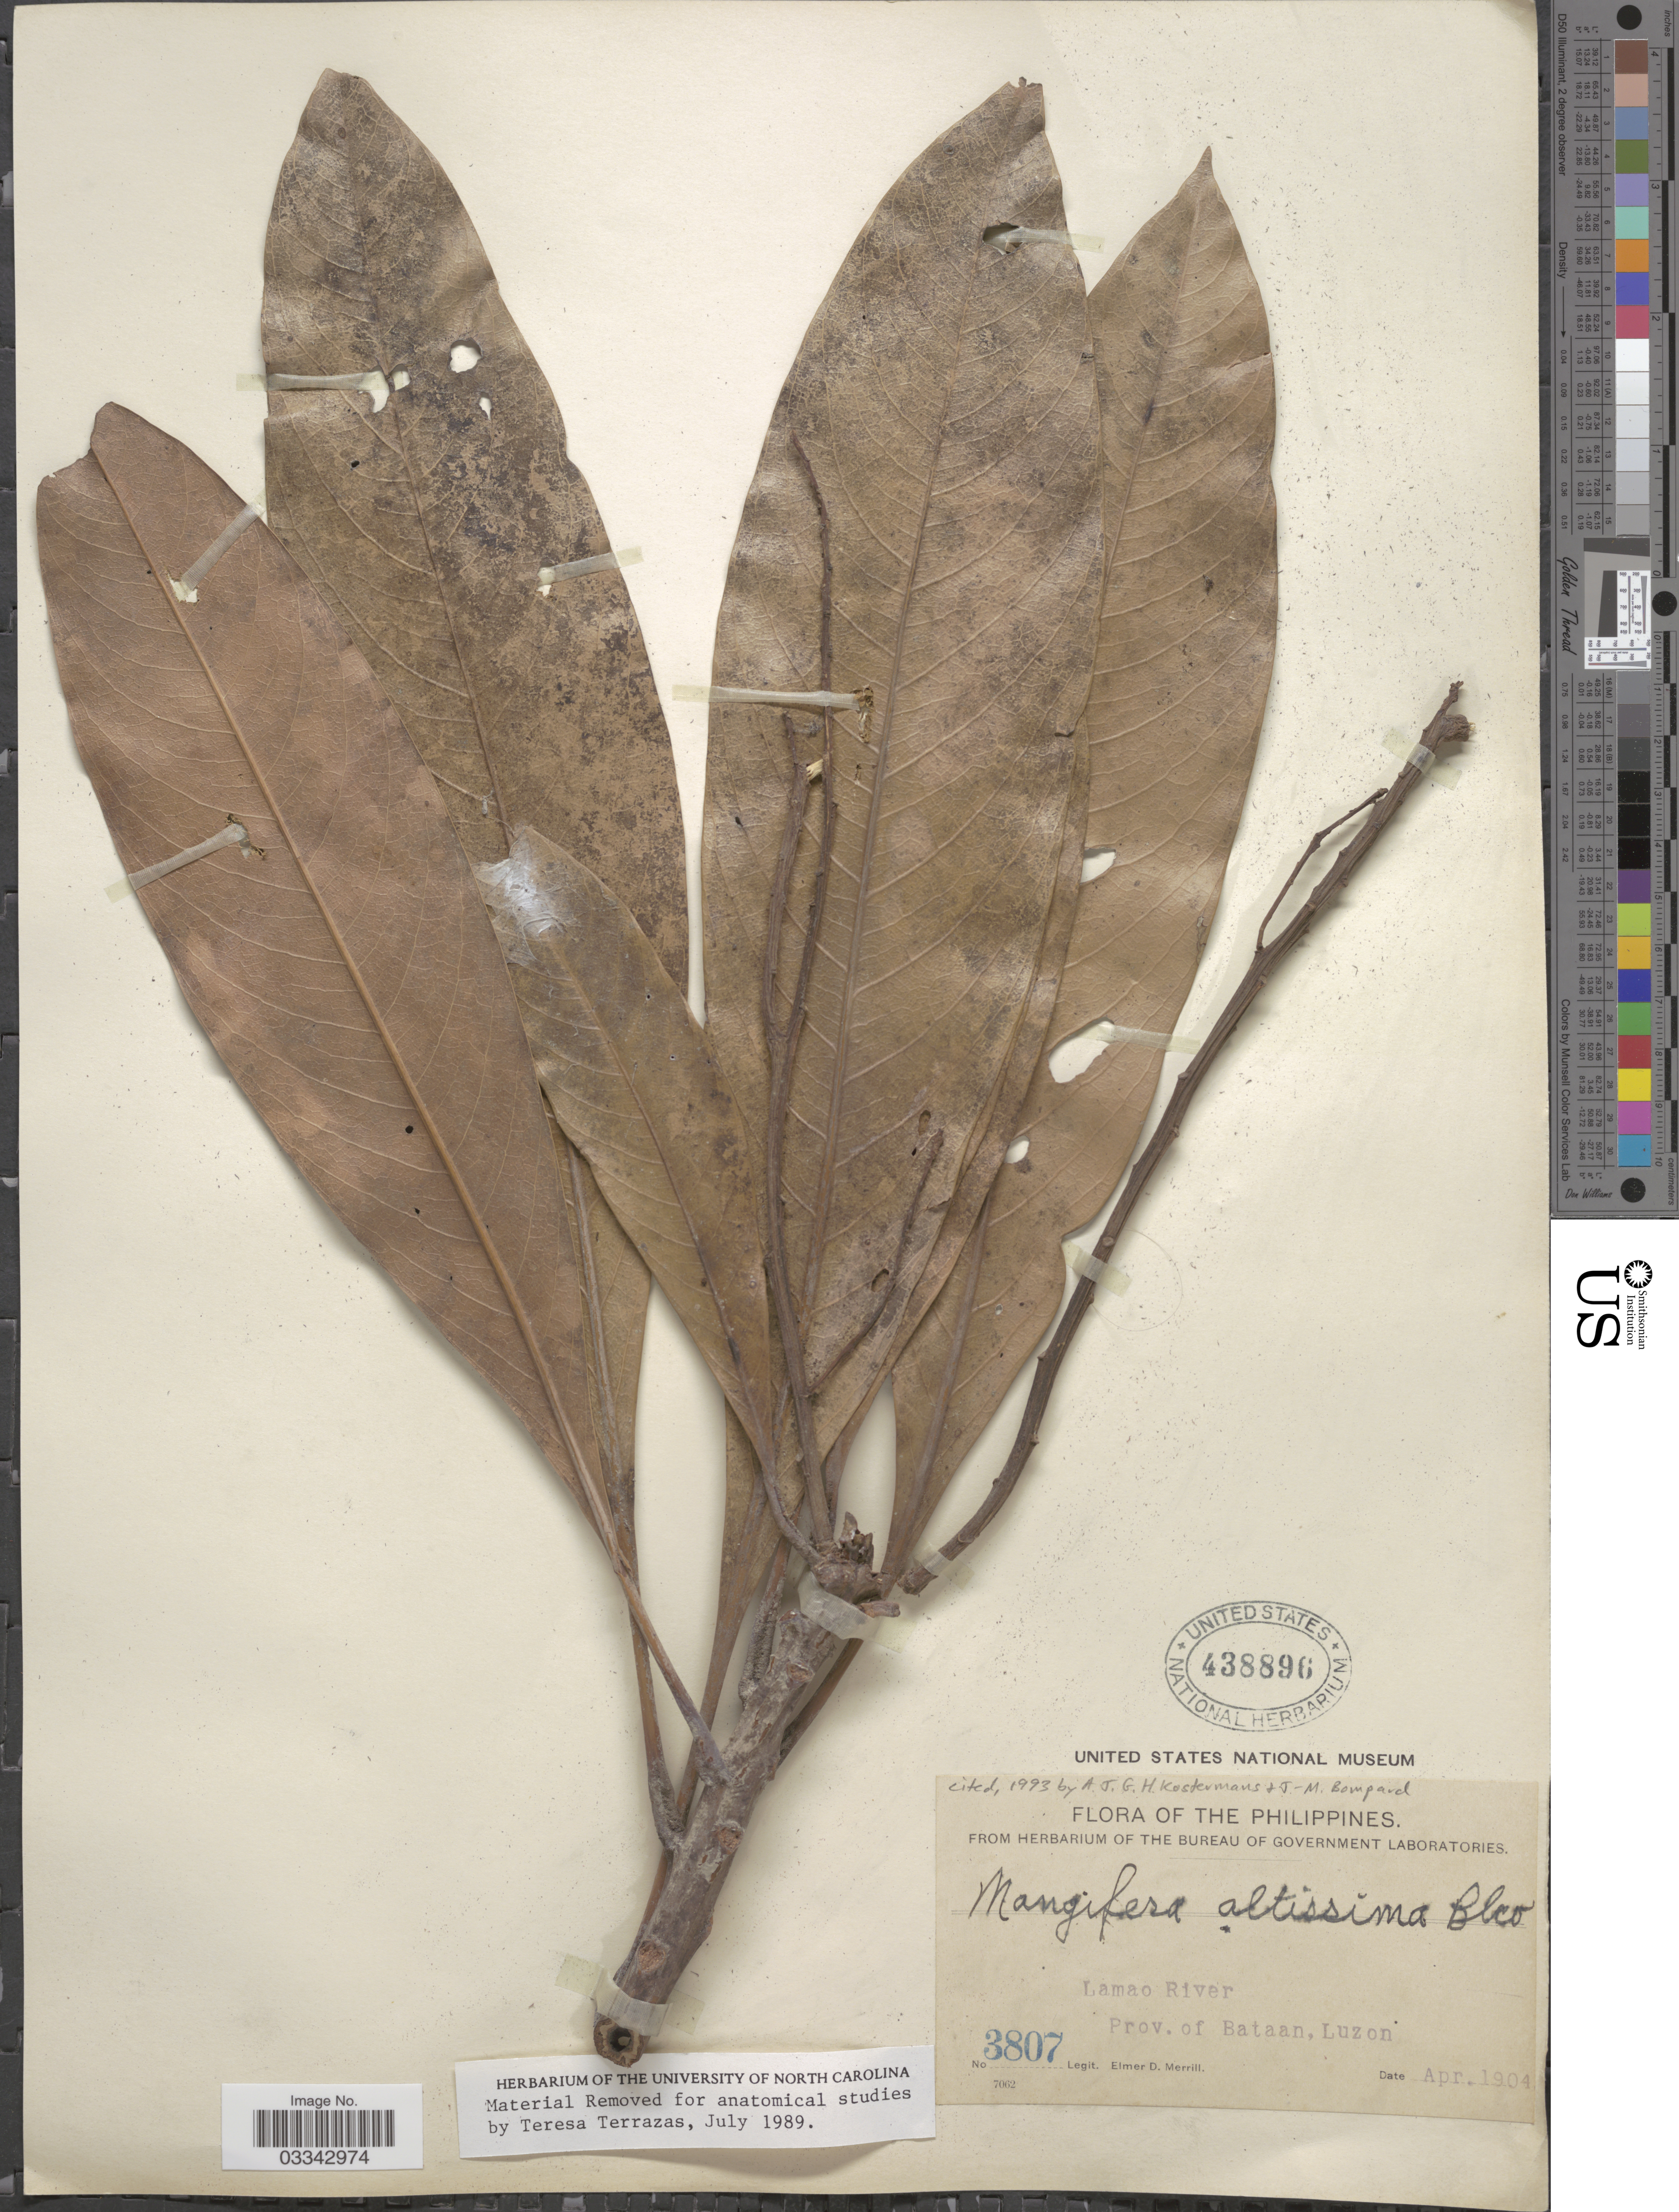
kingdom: Plantae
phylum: Tracheophyta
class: Magnoliopsida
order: Sapindales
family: Anacardiaceae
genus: Mangifera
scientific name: Mangifera altissima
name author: Blanco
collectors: E. D. Merrill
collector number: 3807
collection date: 1904-04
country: Philippines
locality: Lamao River. Prov. of Bataan, Luzon.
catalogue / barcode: US 438896